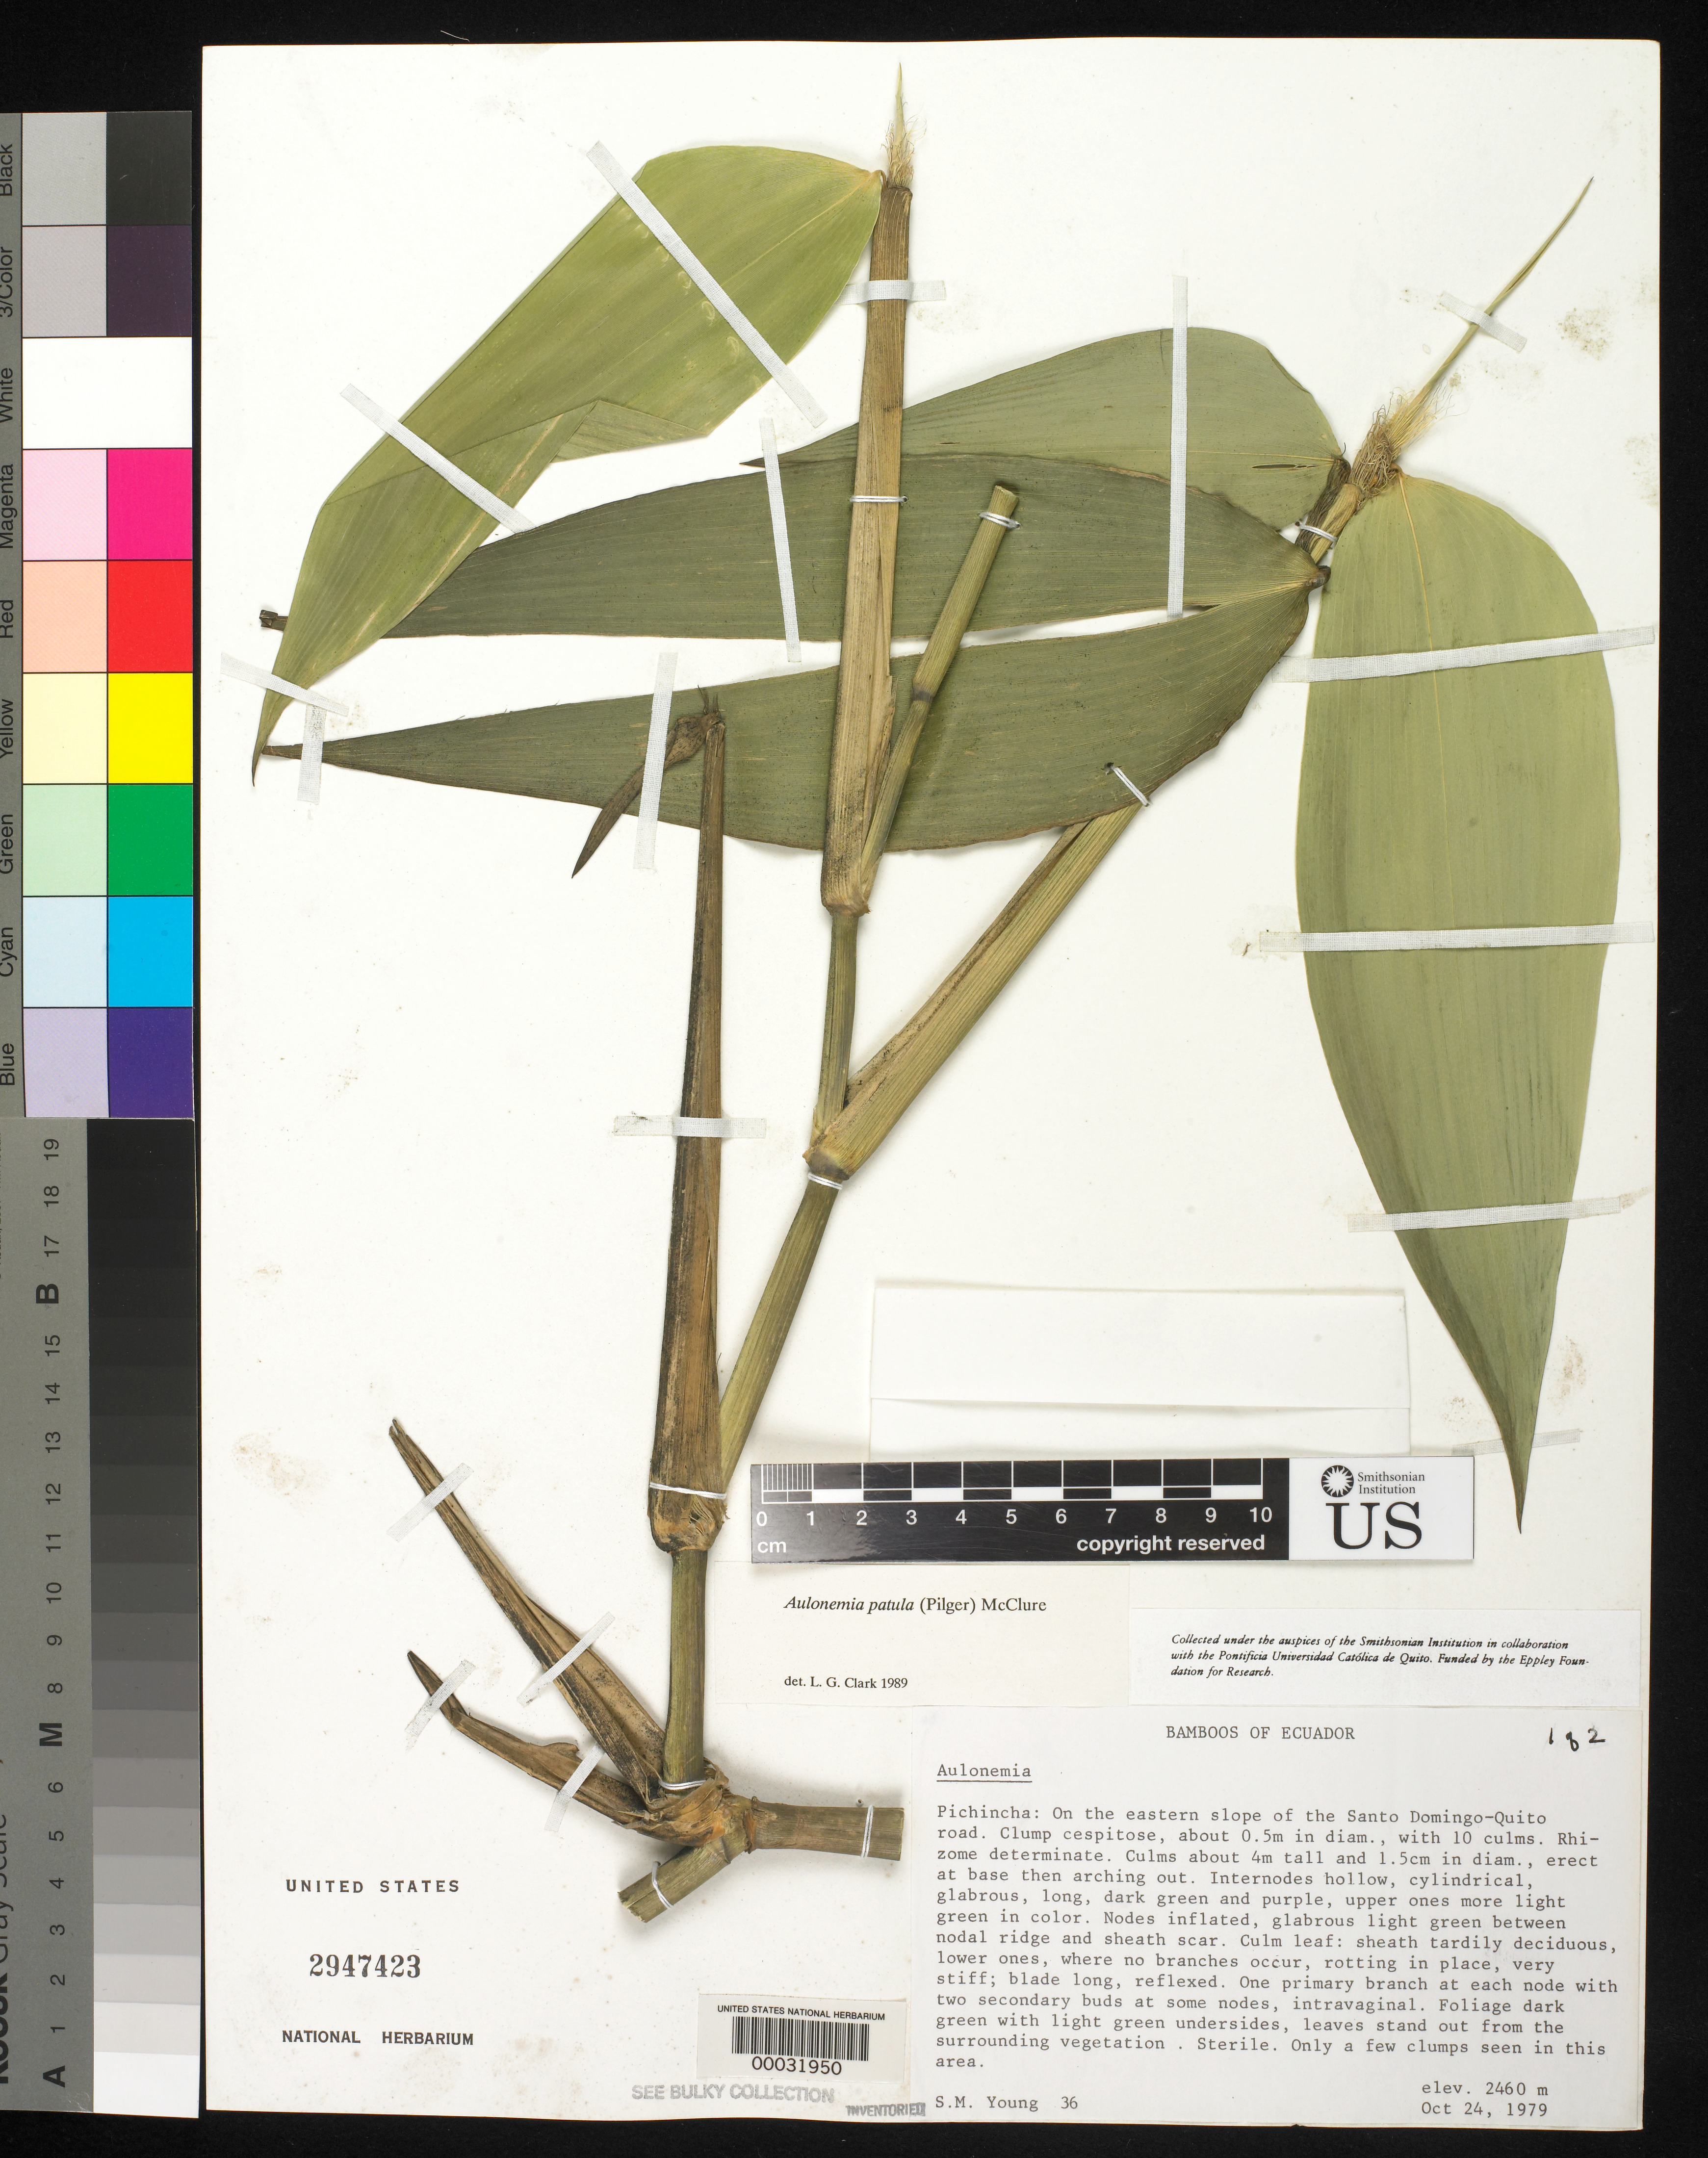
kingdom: Plantae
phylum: Tracheophyta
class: Liliopsida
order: Poales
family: Poaceae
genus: Aulonemia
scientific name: Aulonemia patula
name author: (Pilg.) McClure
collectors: S. Young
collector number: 36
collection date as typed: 24 Oct 1979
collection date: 1979-10-24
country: Ecuador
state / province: Pichincha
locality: Santa domingo-quito road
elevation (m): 2460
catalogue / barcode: US 2947423